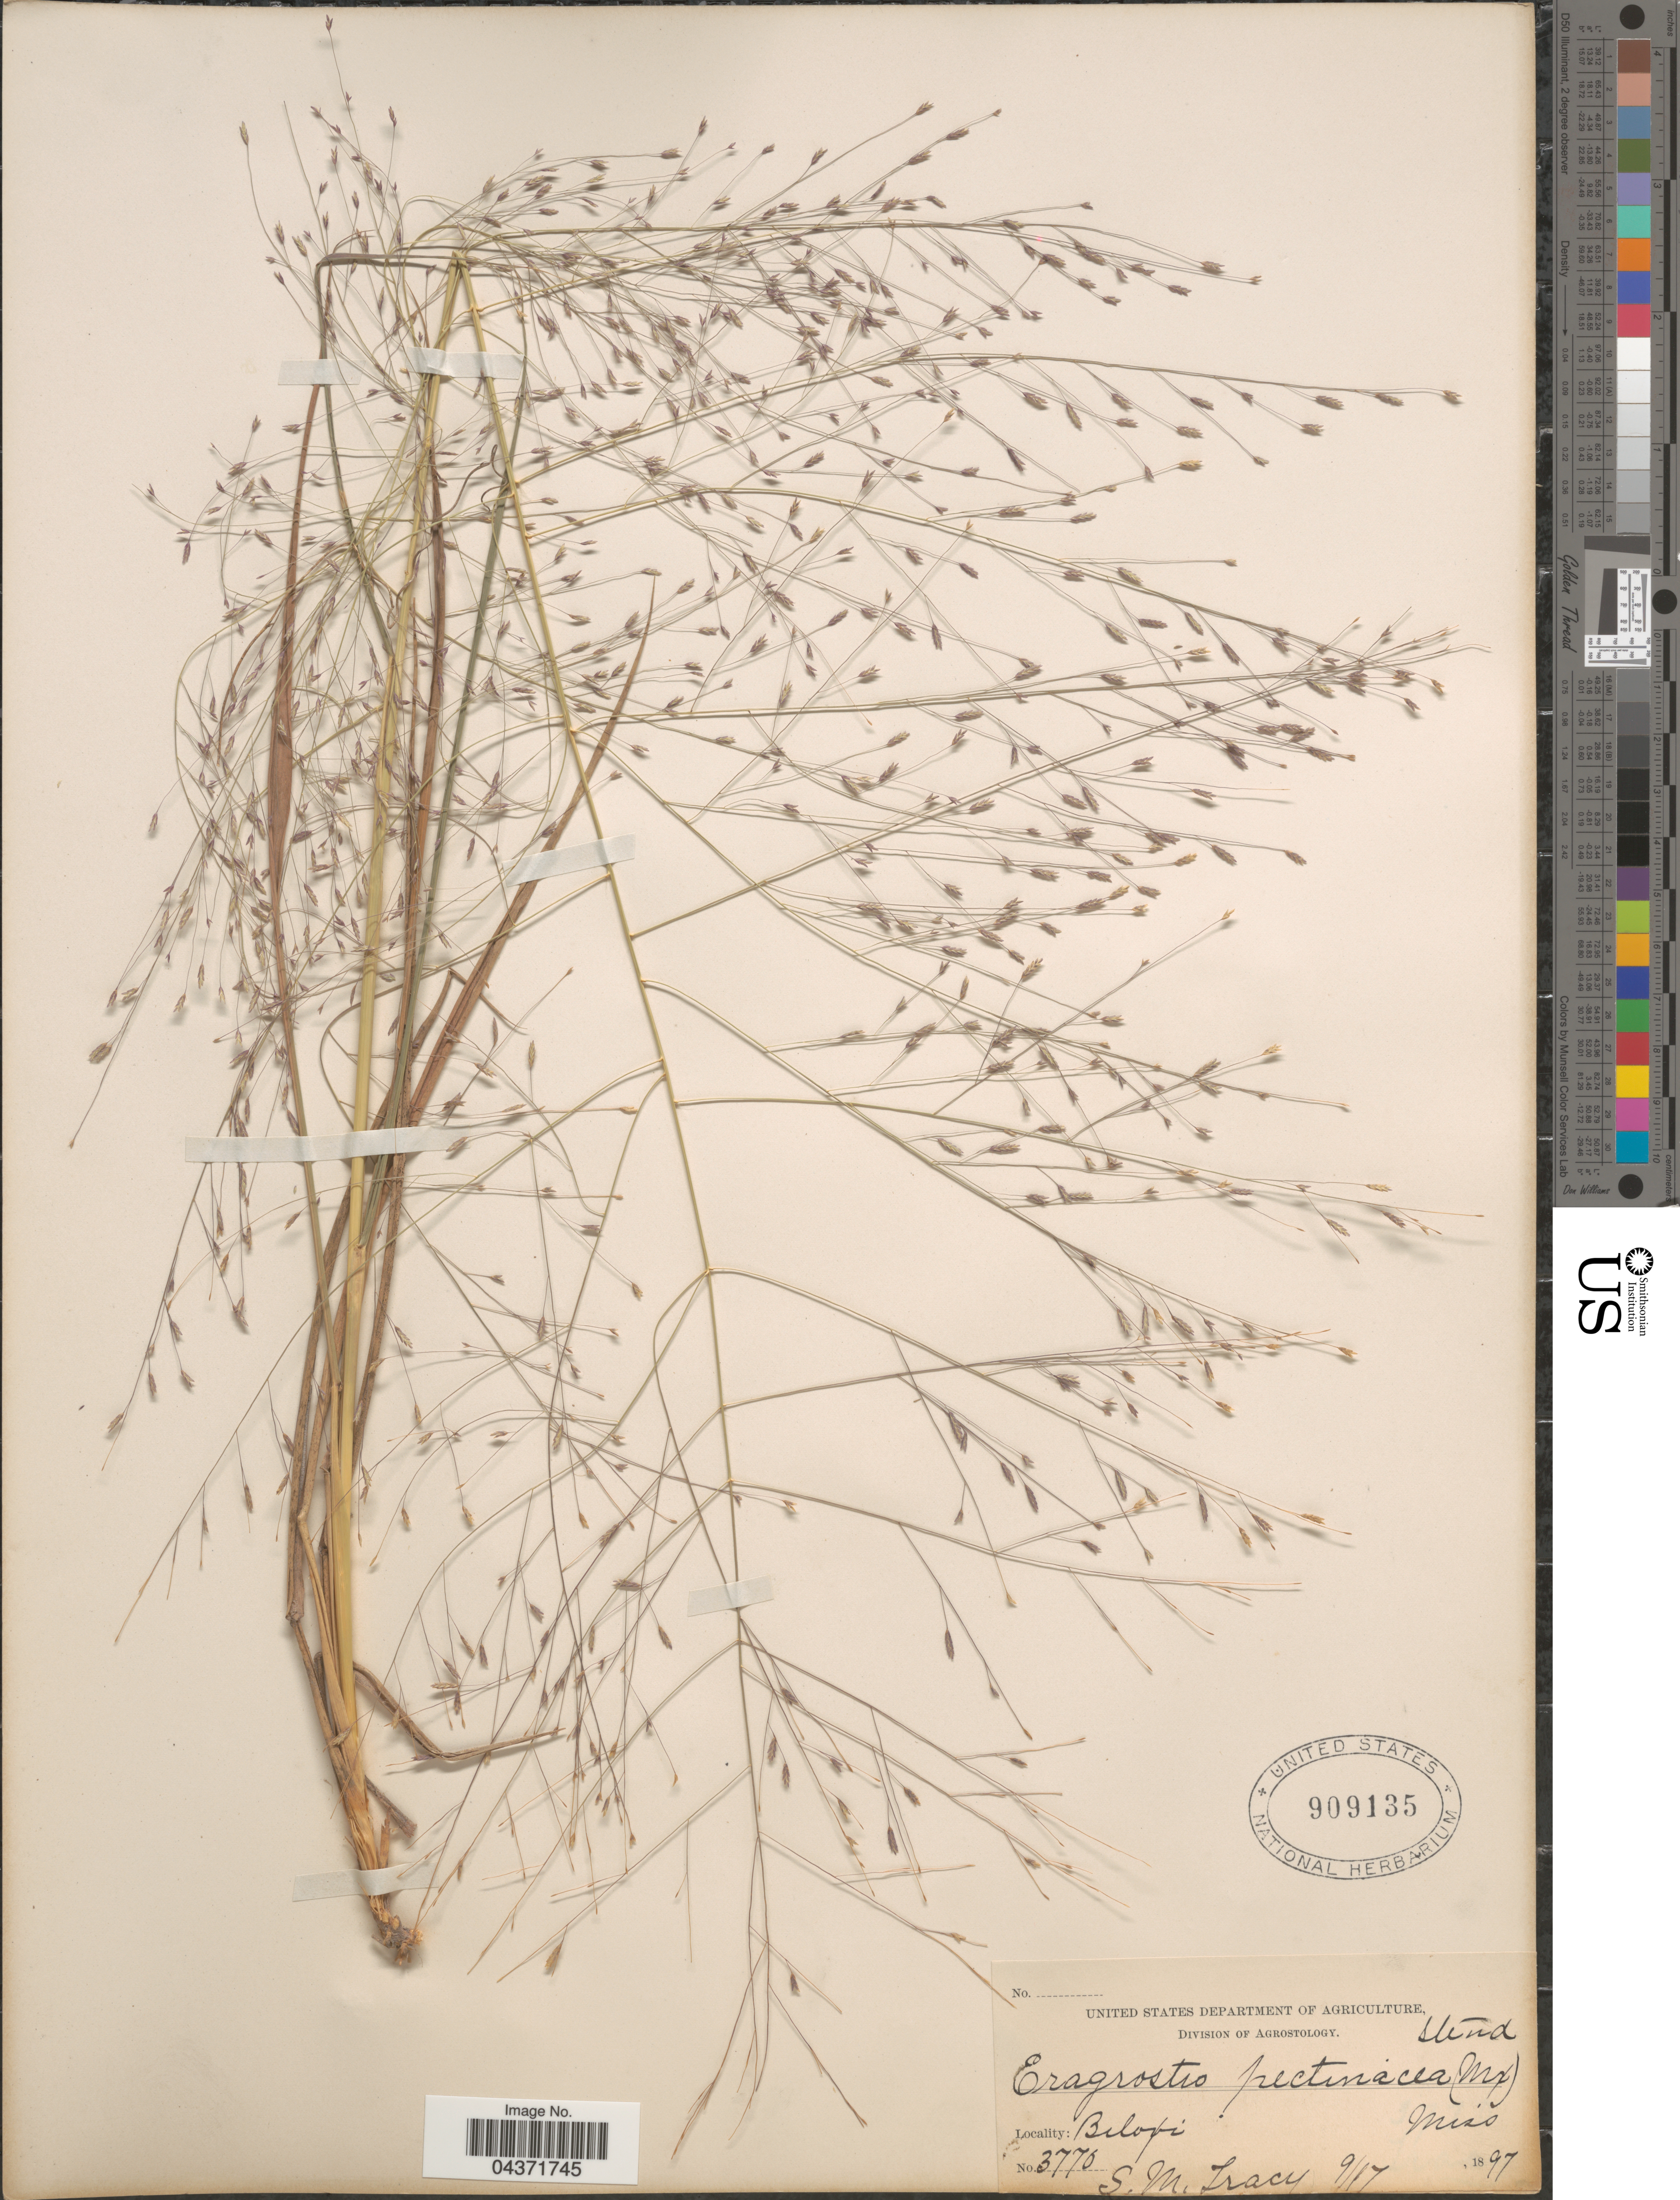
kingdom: Plantae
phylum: Tracheophyta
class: Liliopsida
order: Poales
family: Poaceae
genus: Eragrostis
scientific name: Eragrostis spectabilis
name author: (Pursh) Steud.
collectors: S. M. Tracy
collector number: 3770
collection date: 1897-09-17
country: United States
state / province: Mississippi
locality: Biloxi.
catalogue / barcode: US 909135